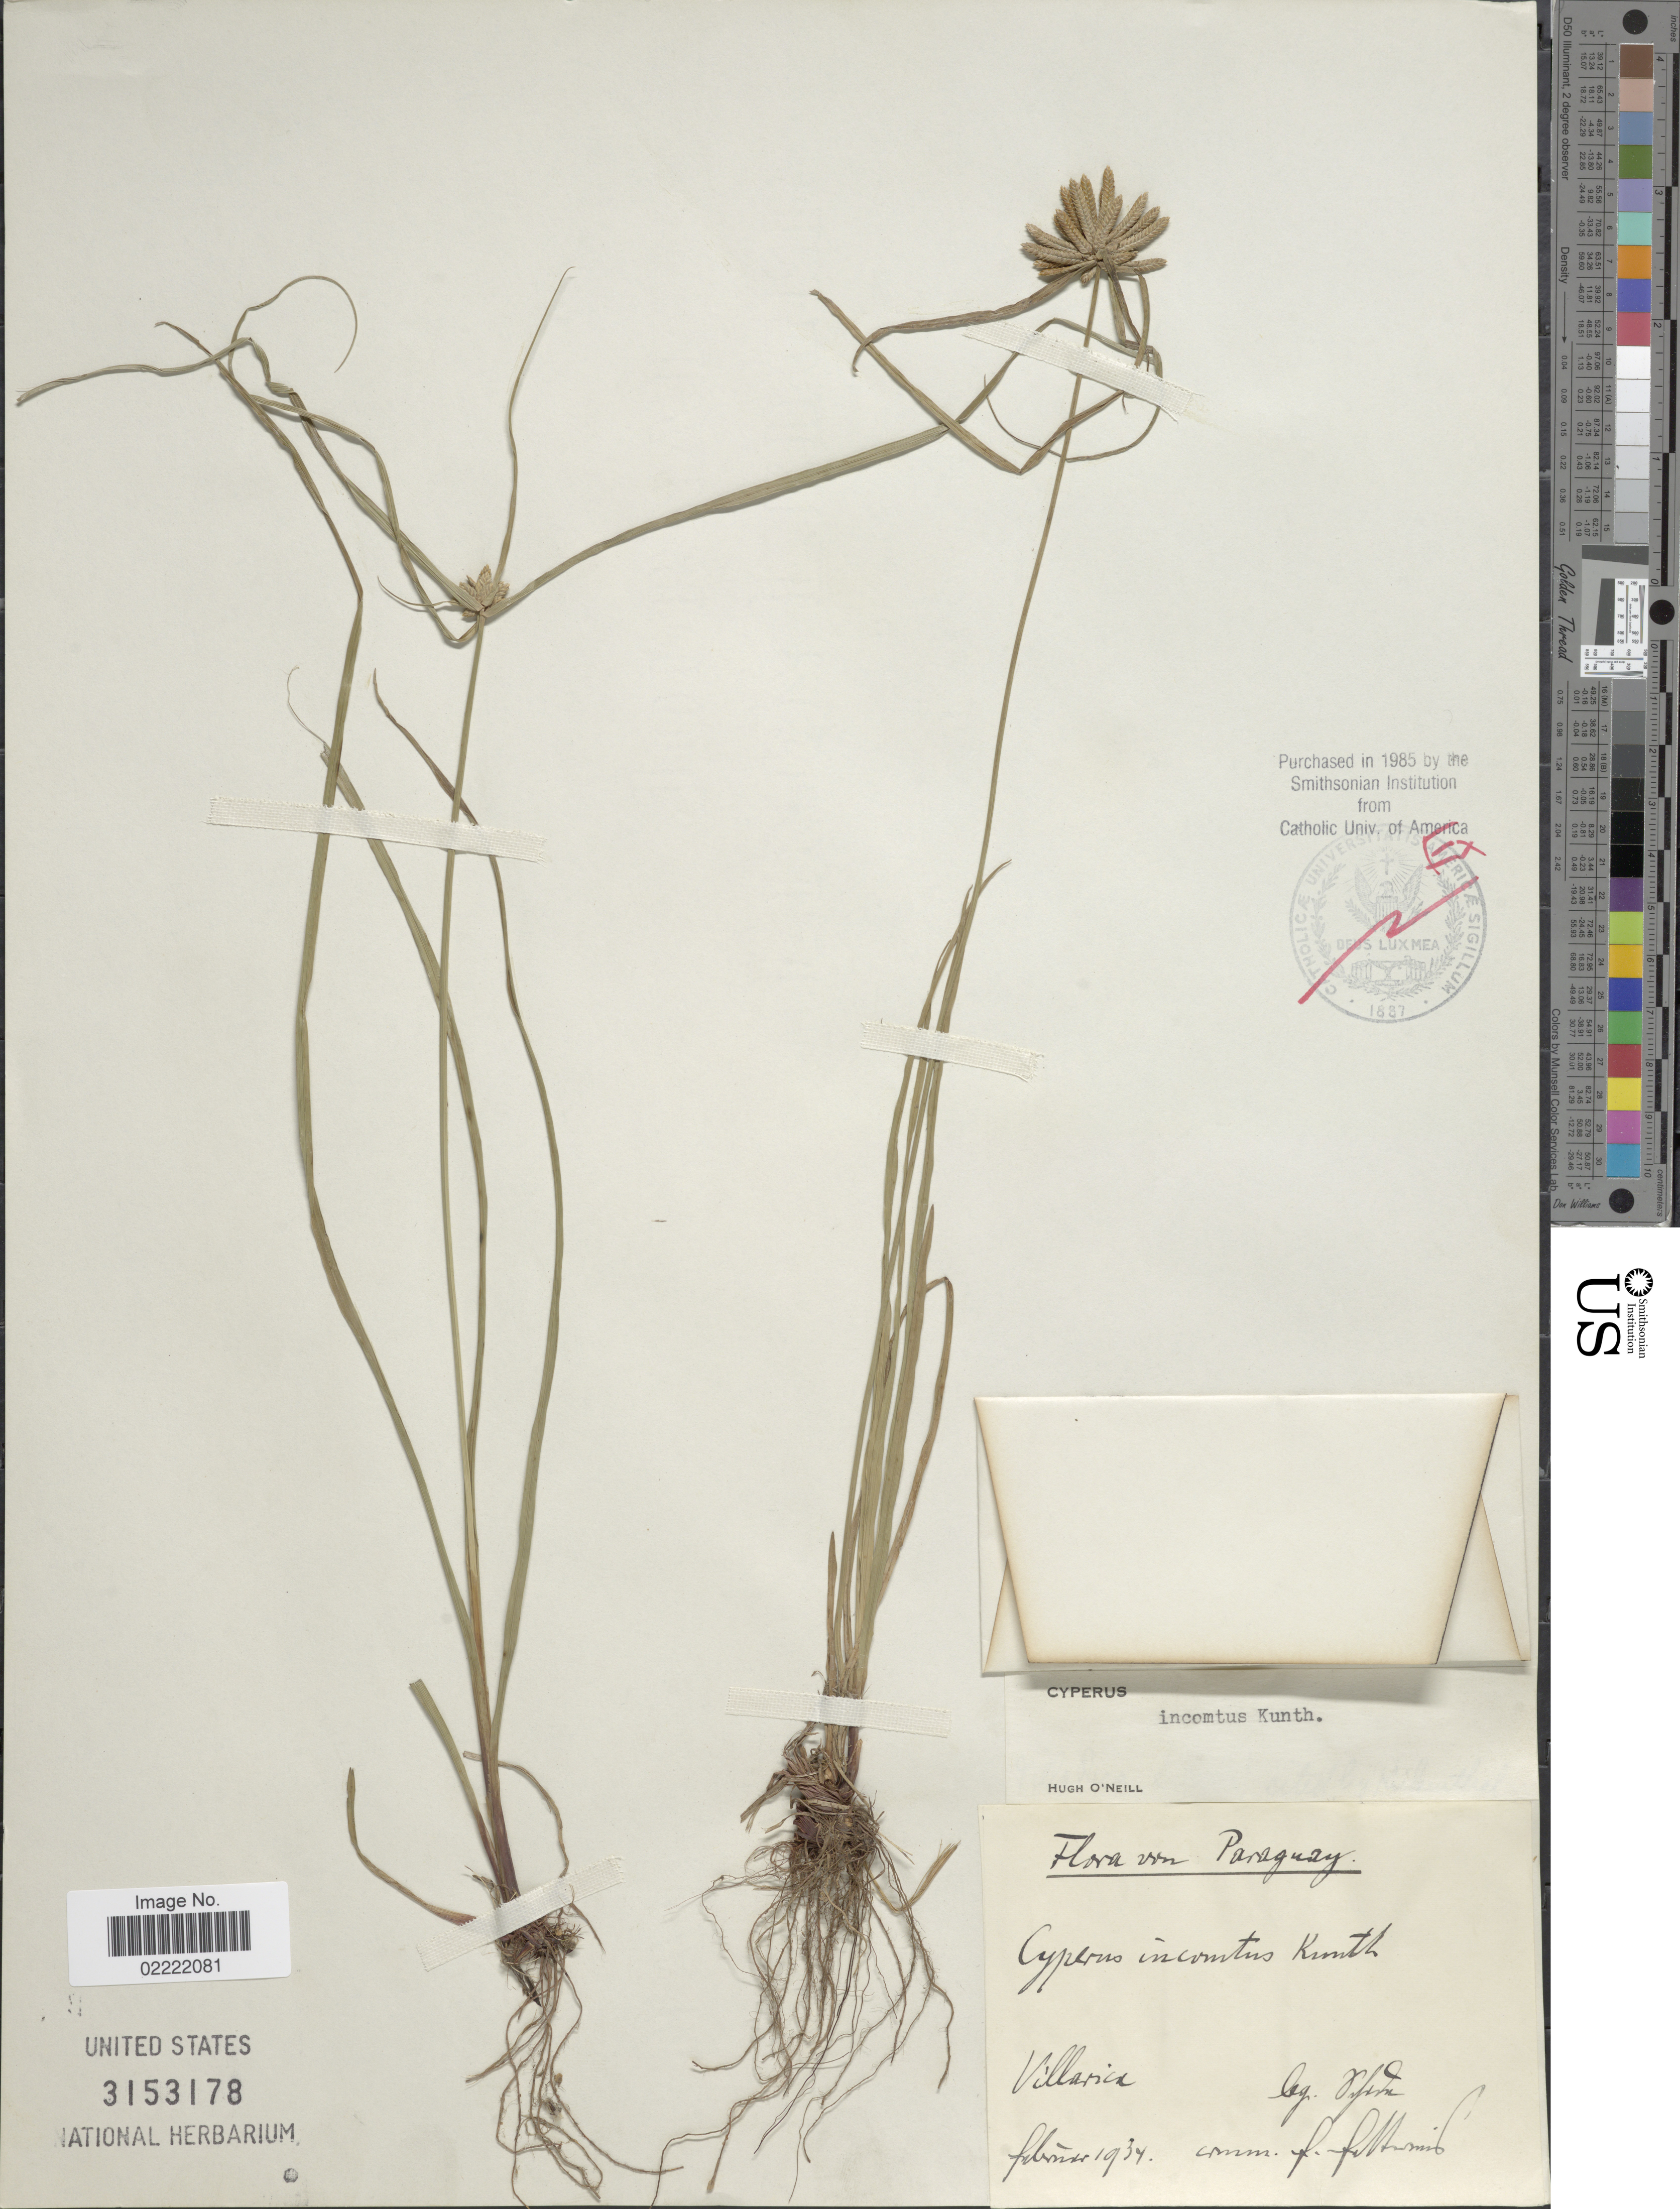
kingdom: Plantae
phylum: Tracheophyta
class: Liliopsida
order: Poales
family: Cyperaceae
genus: Cyperus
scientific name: Cyperus incomtus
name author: Kunth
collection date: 1934-02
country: Paraguay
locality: Villarica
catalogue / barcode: US 3153178